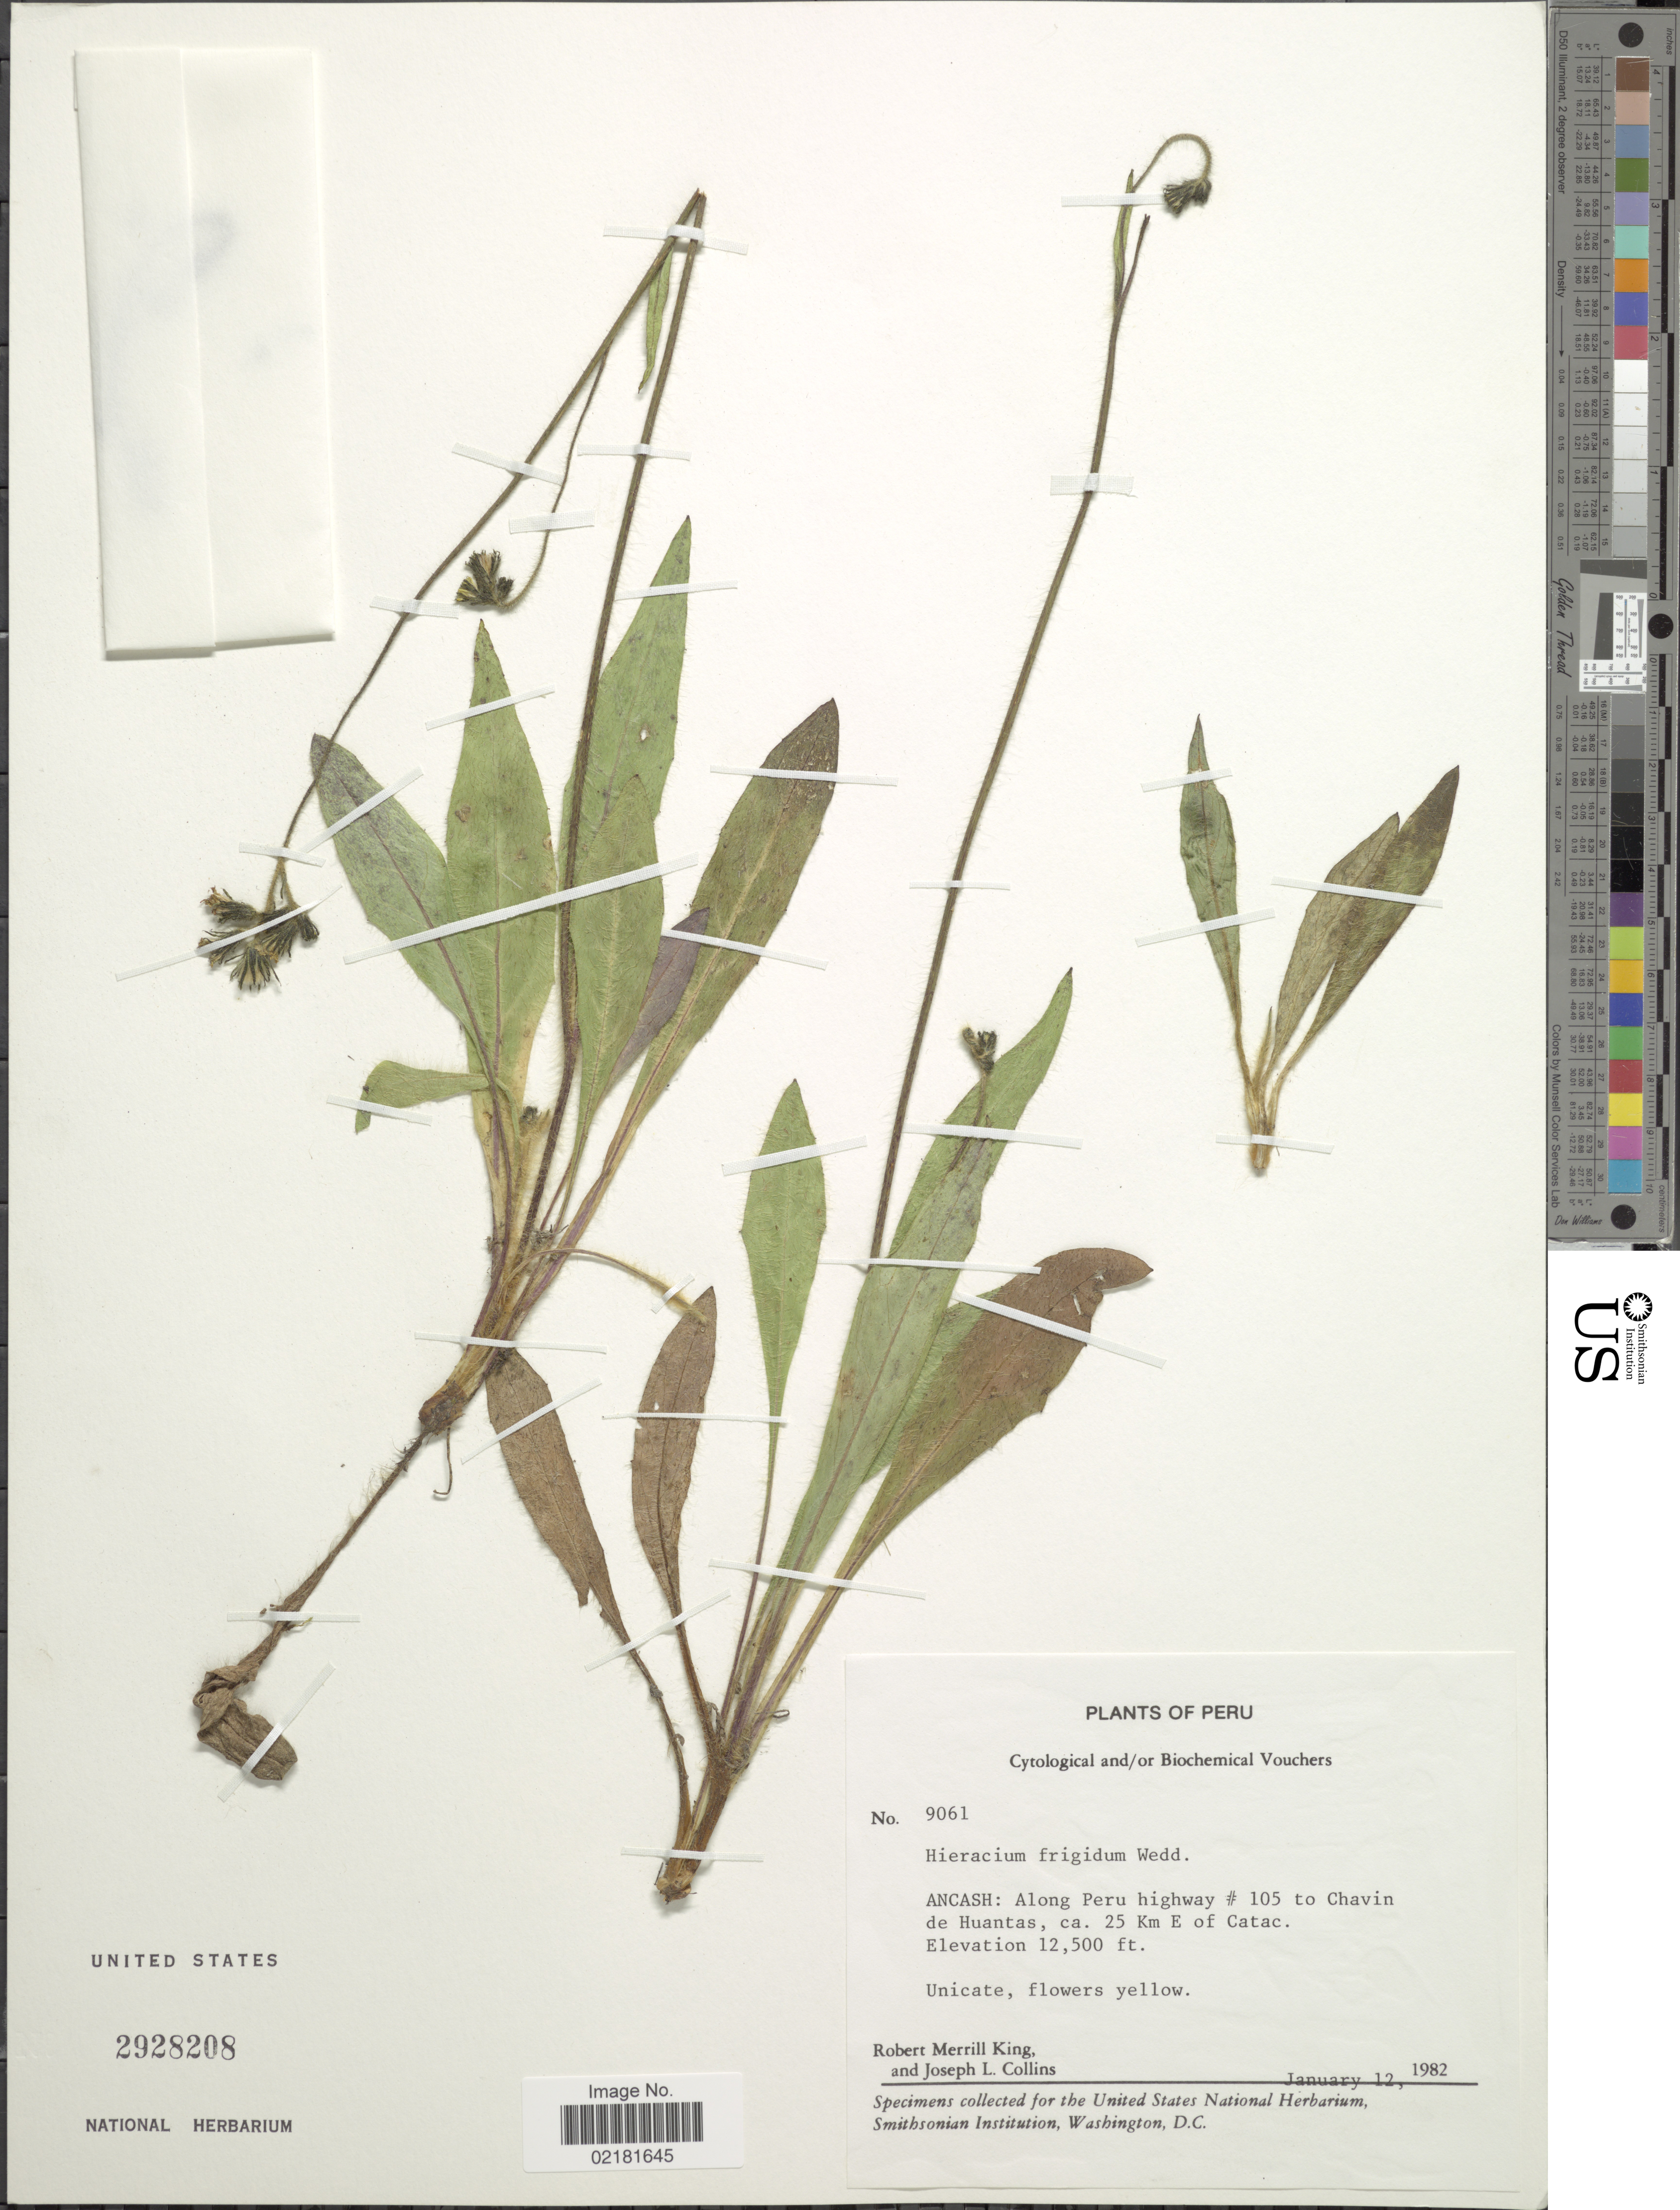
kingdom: Plantae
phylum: Tracheophyta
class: Magnoliopsida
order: Asterales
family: Asteraceae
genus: Hieracium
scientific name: Hieracium jubatum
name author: Fr.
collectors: R. M. King & J. L. Collins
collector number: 9061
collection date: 1982-01-12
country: Peru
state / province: Ancash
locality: Along Peru highway # 105 to Chavin de Huantas, ca. 25 Km E of Catac.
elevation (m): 3810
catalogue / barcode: US 2928208